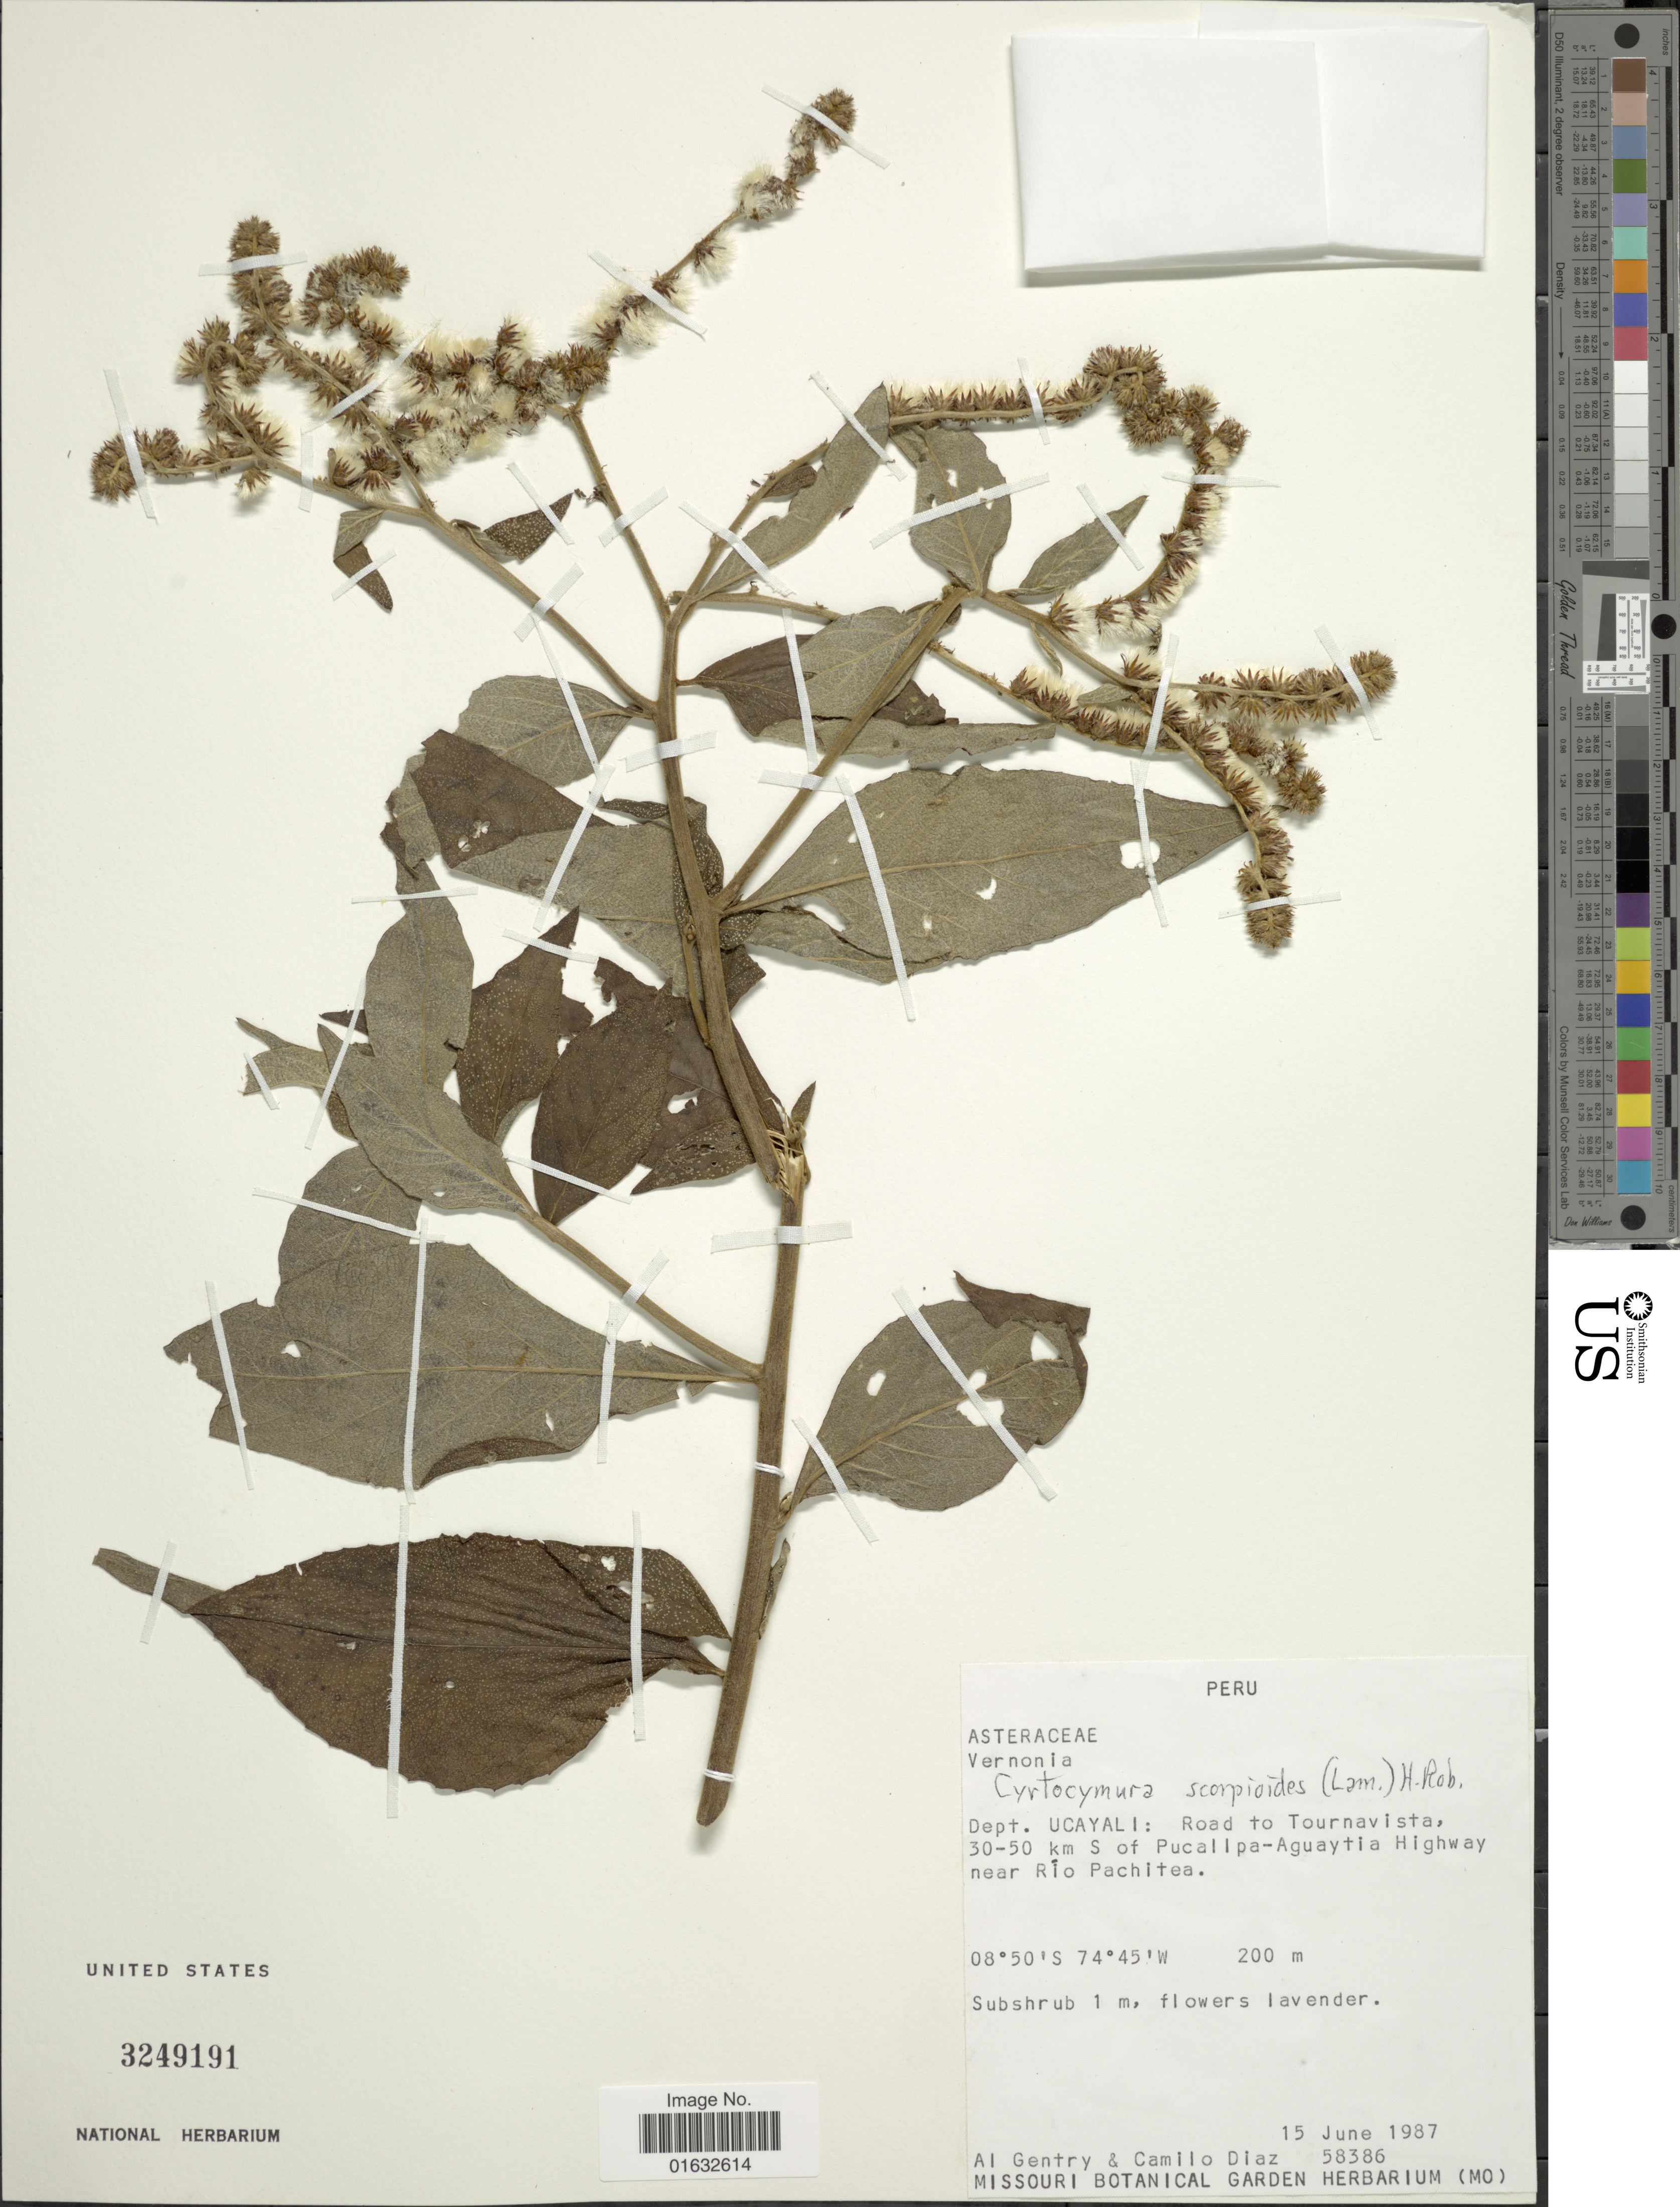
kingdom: Plantae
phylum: Tracheophyta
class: Magnoliopsida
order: Asterales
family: Asteraceae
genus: Cyrtocymura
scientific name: Cyrtocymura scorpioides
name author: (Lam.) H. Rob.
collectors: A. H. Gentry & C. Díaz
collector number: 58386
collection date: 1987-06-15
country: Peru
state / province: Ucayali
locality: Road to Tournavista, 30-50 km S of Pucallpa-Aguaytia Highway near Rio Pachitea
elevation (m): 200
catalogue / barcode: US 3249191